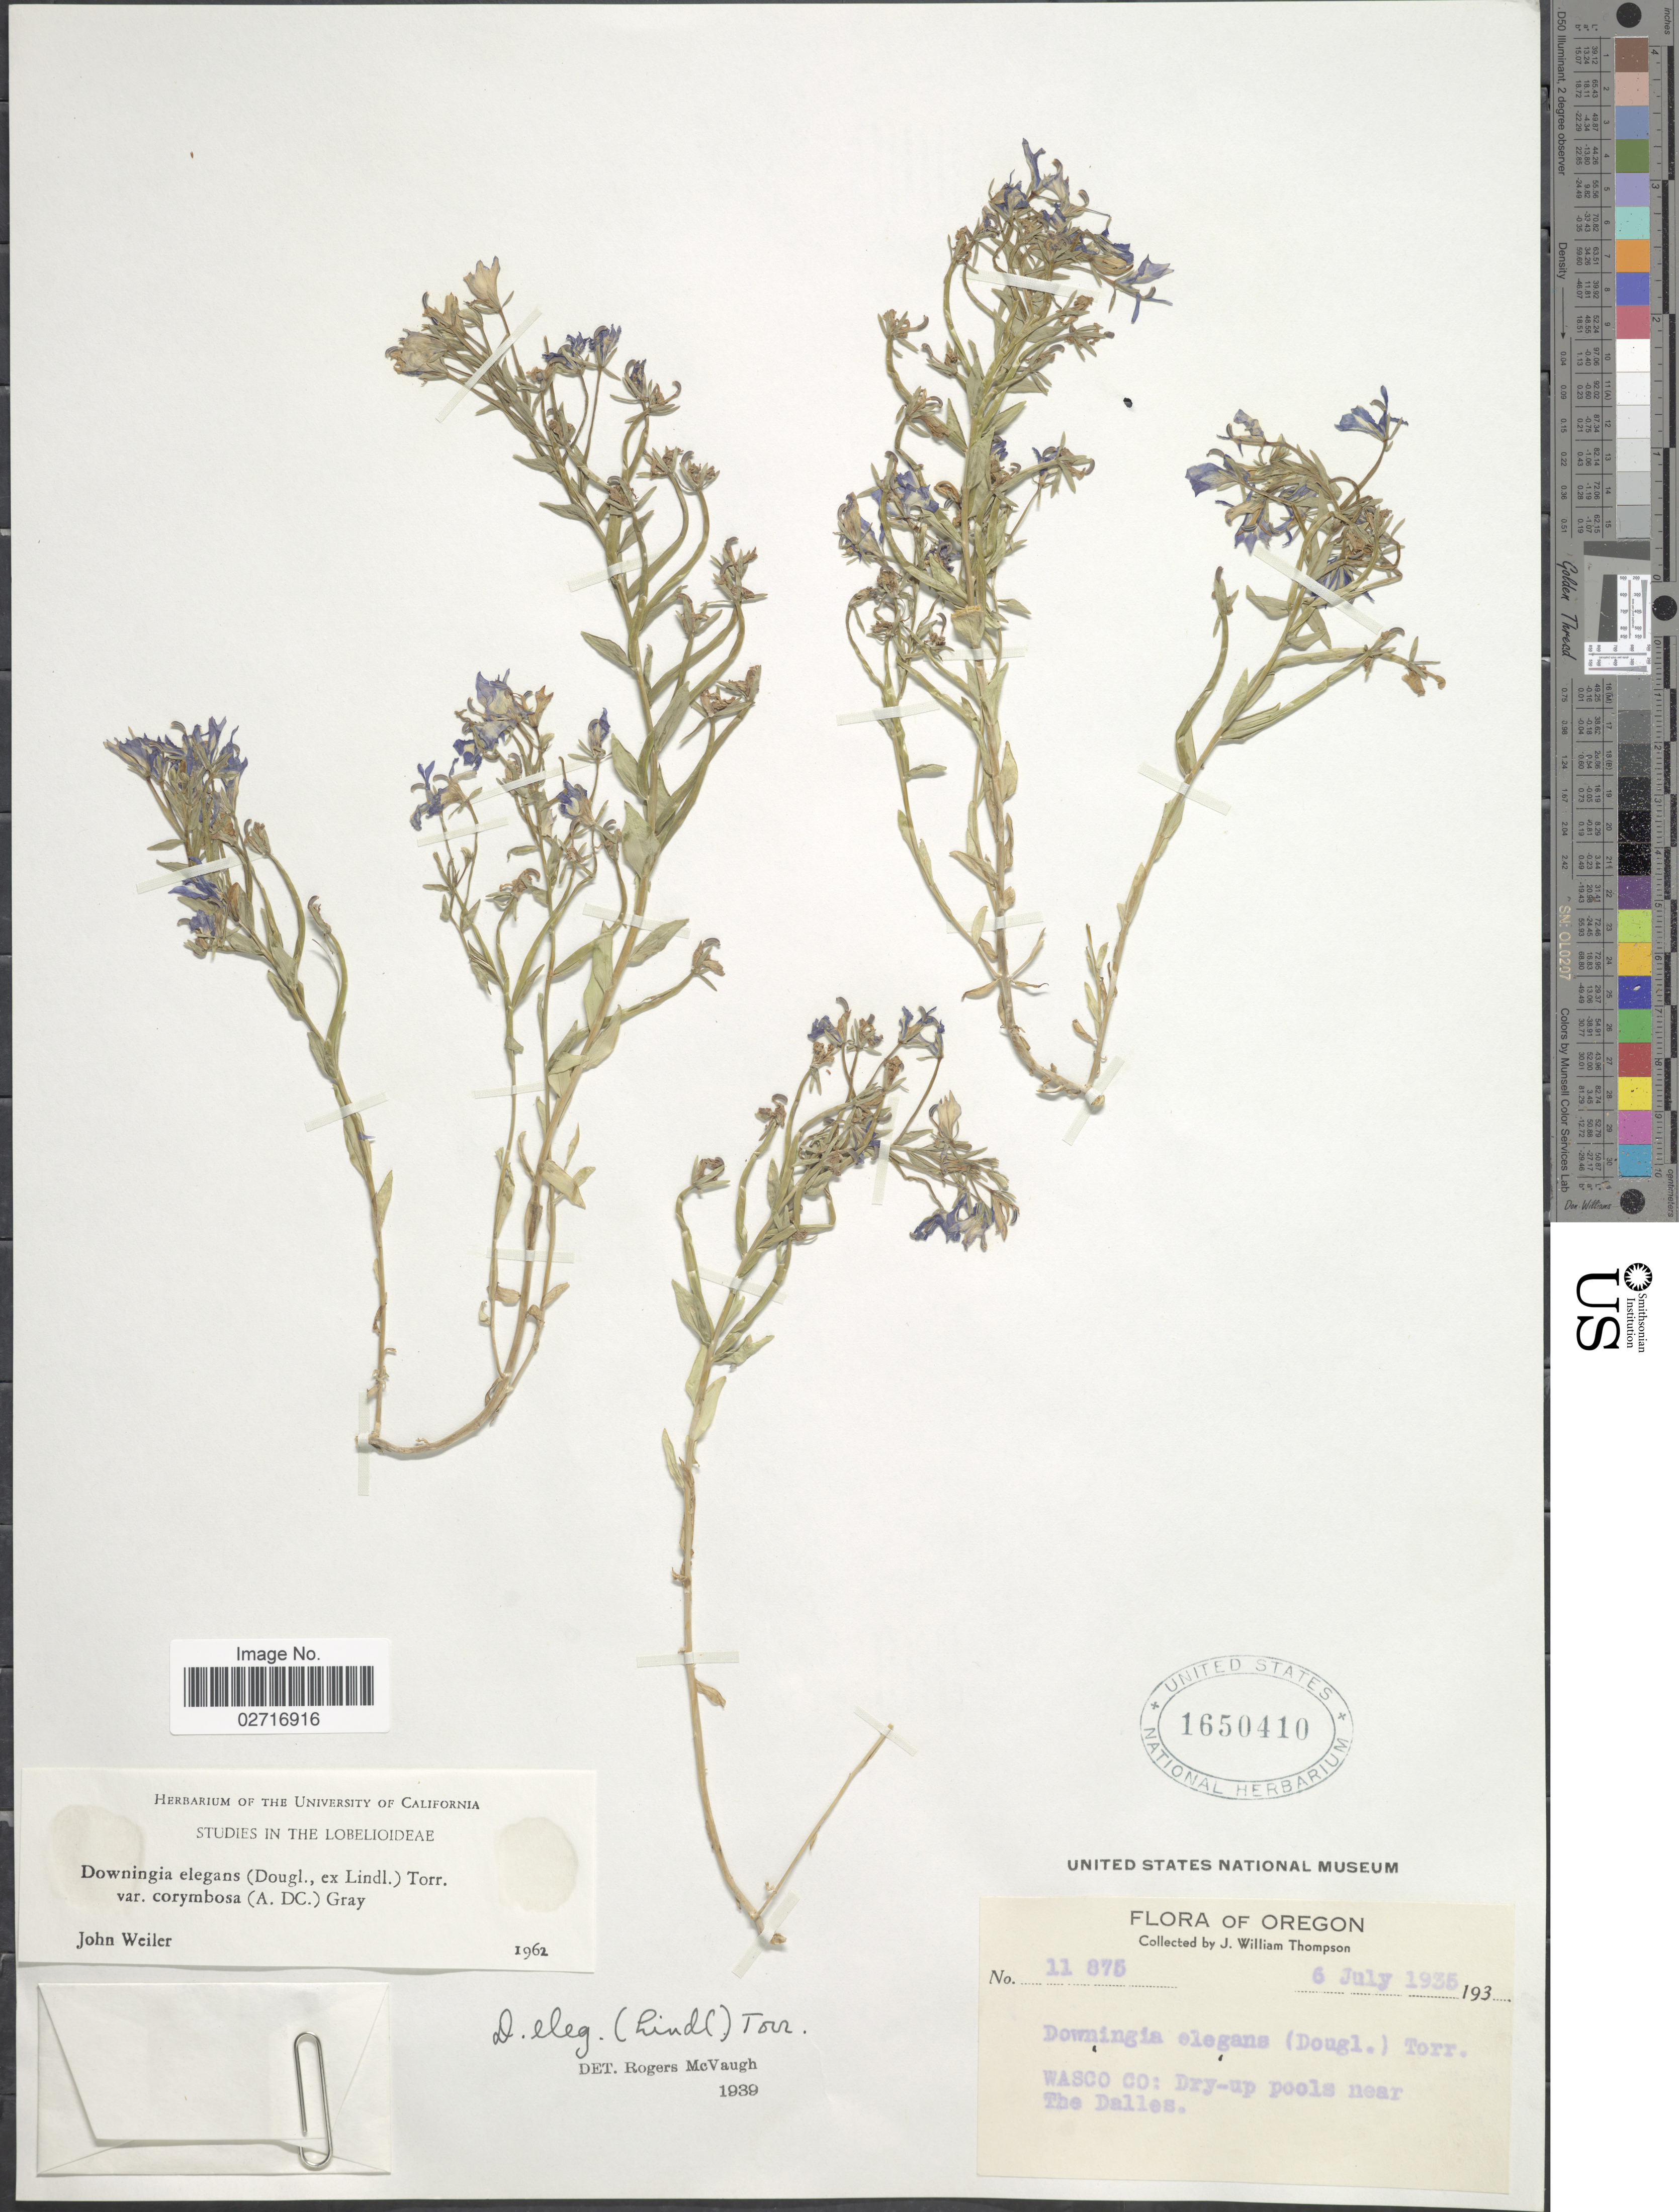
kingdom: Plantae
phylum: Tracheophyta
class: Magnoliopsida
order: Asterales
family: Campanulaceae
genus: Downingia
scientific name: Downingia elegans var. corymbosa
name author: (A. DC.) A. Gray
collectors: J. W. Thompson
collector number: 11876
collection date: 1935-07-06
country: United States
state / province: Oregon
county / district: Wasco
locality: Wasco Co: Dry- up pools near The Dalles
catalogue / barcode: US 1650410